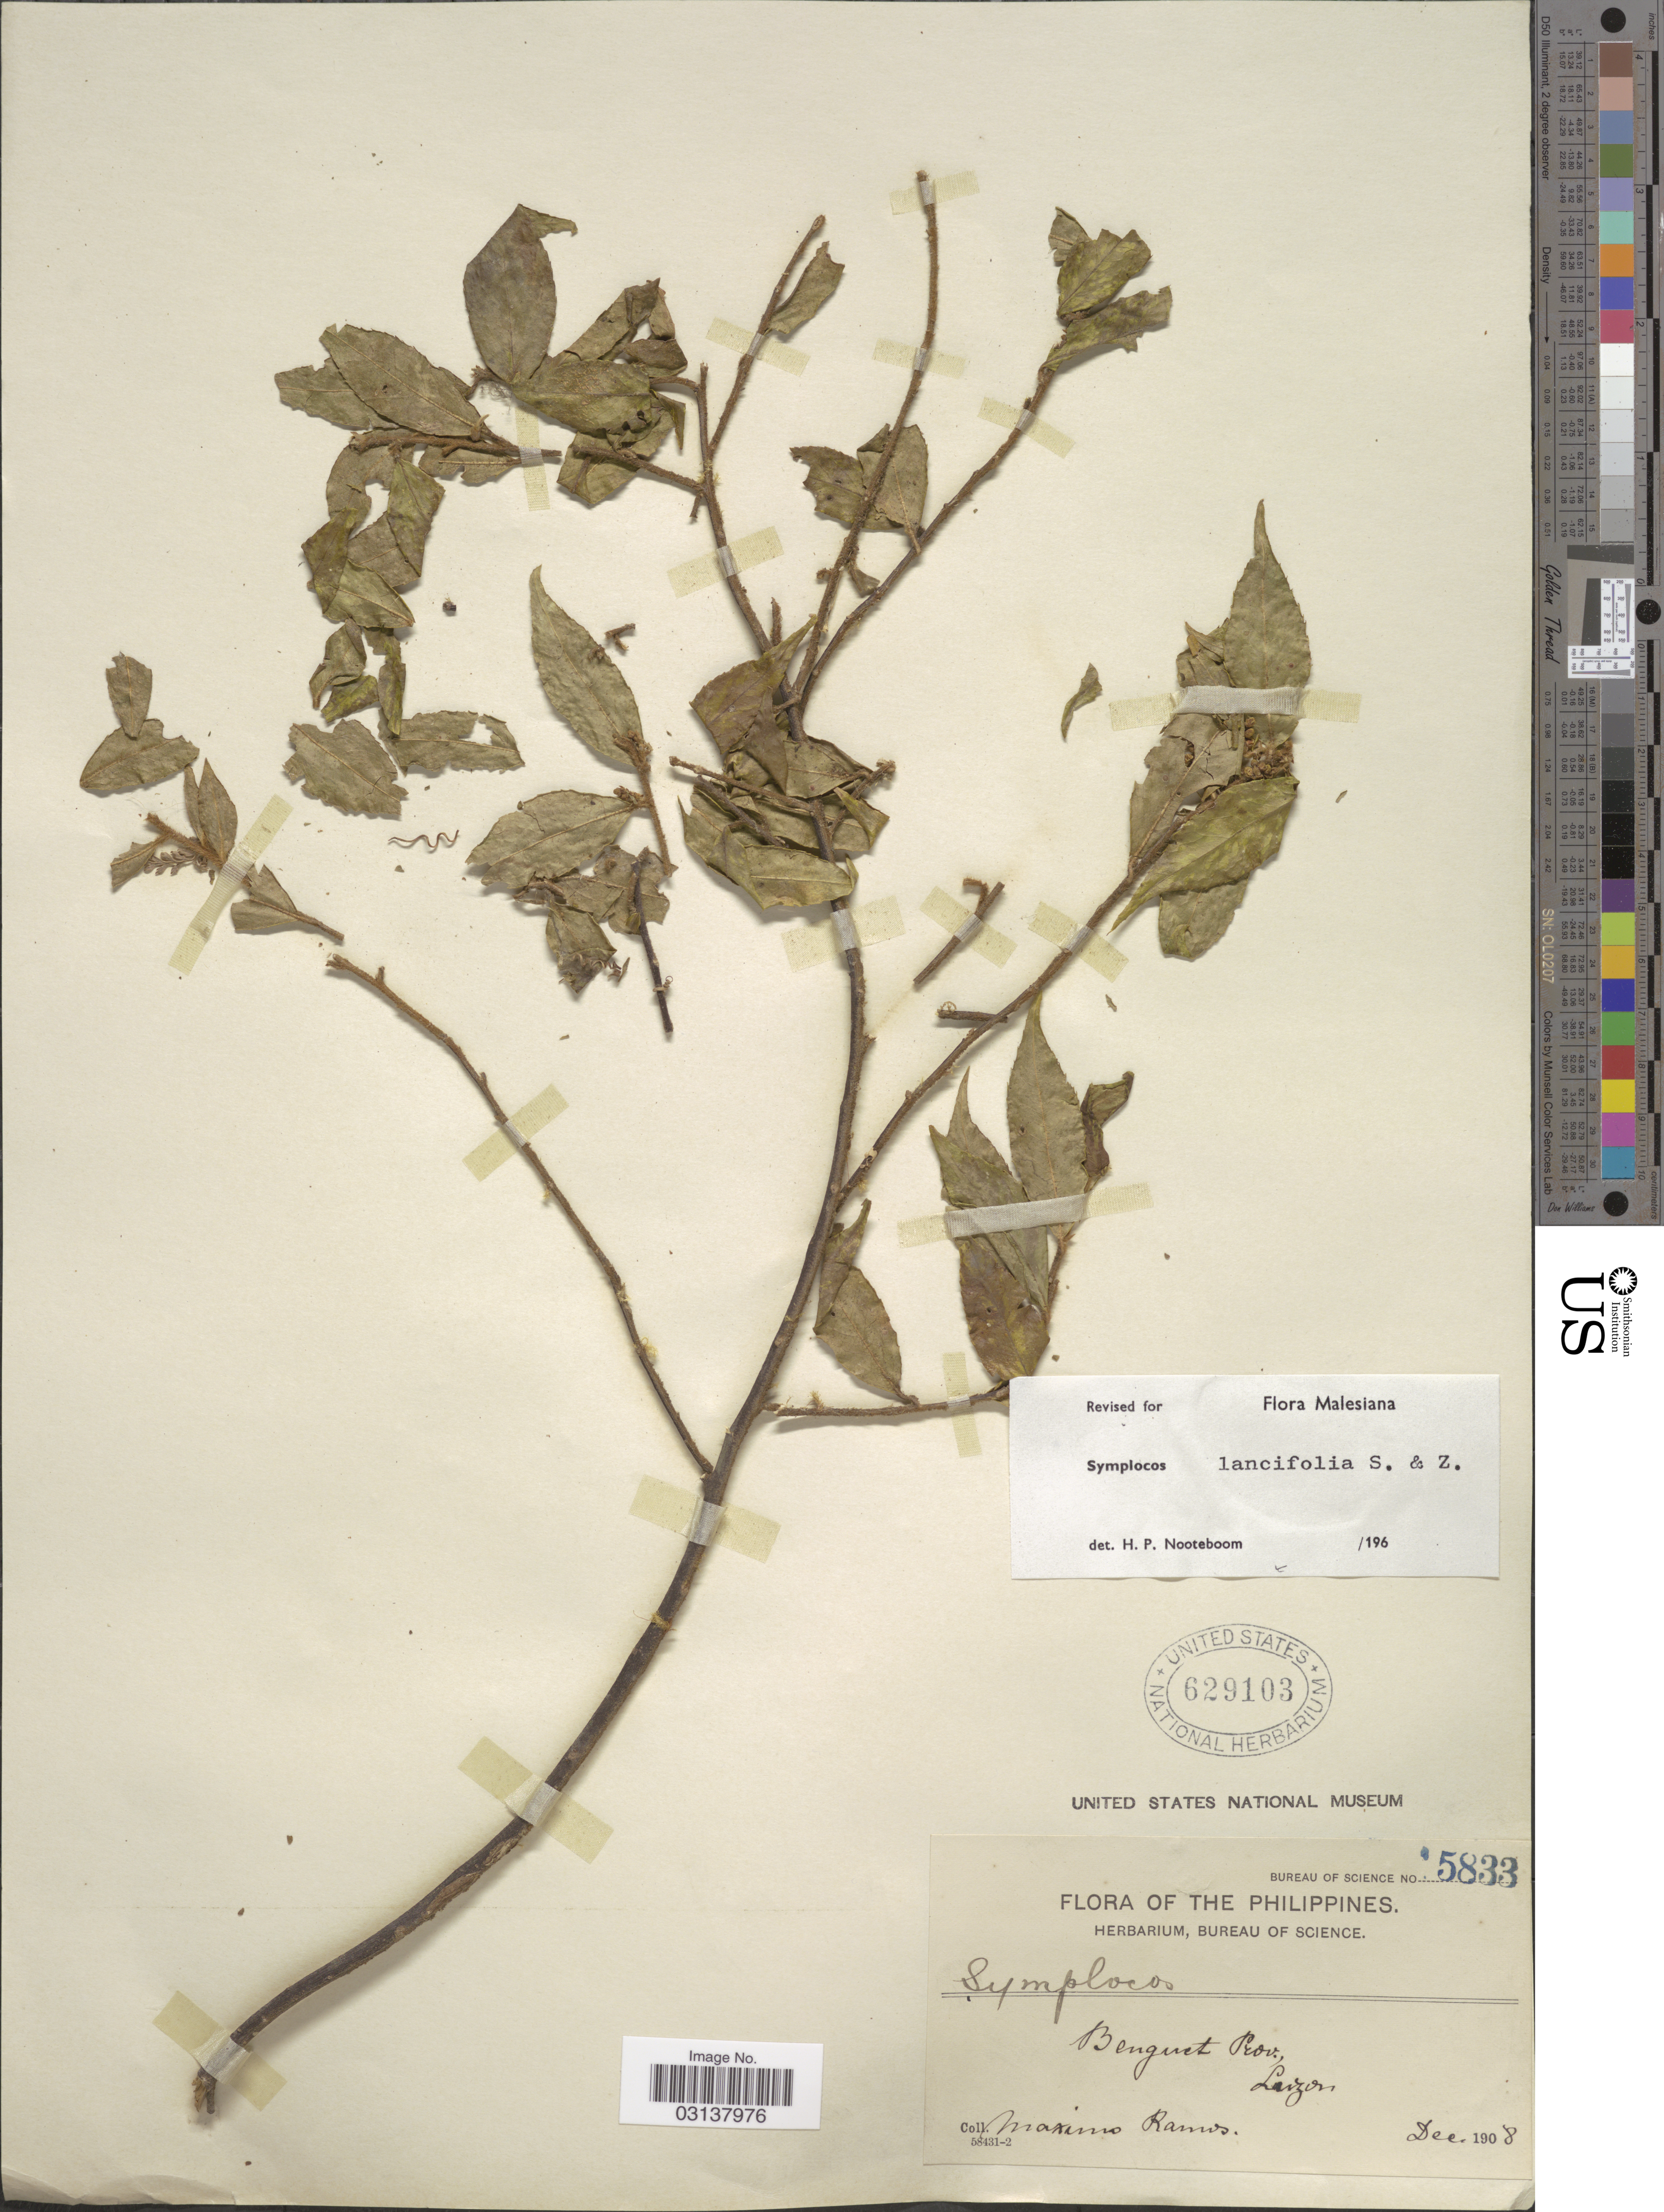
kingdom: Plantae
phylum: Tracheophyta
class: Magnoliopsida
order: Ericales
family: Symplocaceae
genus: Symplocos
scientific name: Symplocos lancifolia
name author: Siebert & Zucc.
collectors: M. Ramos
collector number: Bureau of Science 15833*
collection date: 1908-12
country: Philippines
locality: The Philippines. Benguet Prov., Luzon.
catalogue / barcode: US 629103